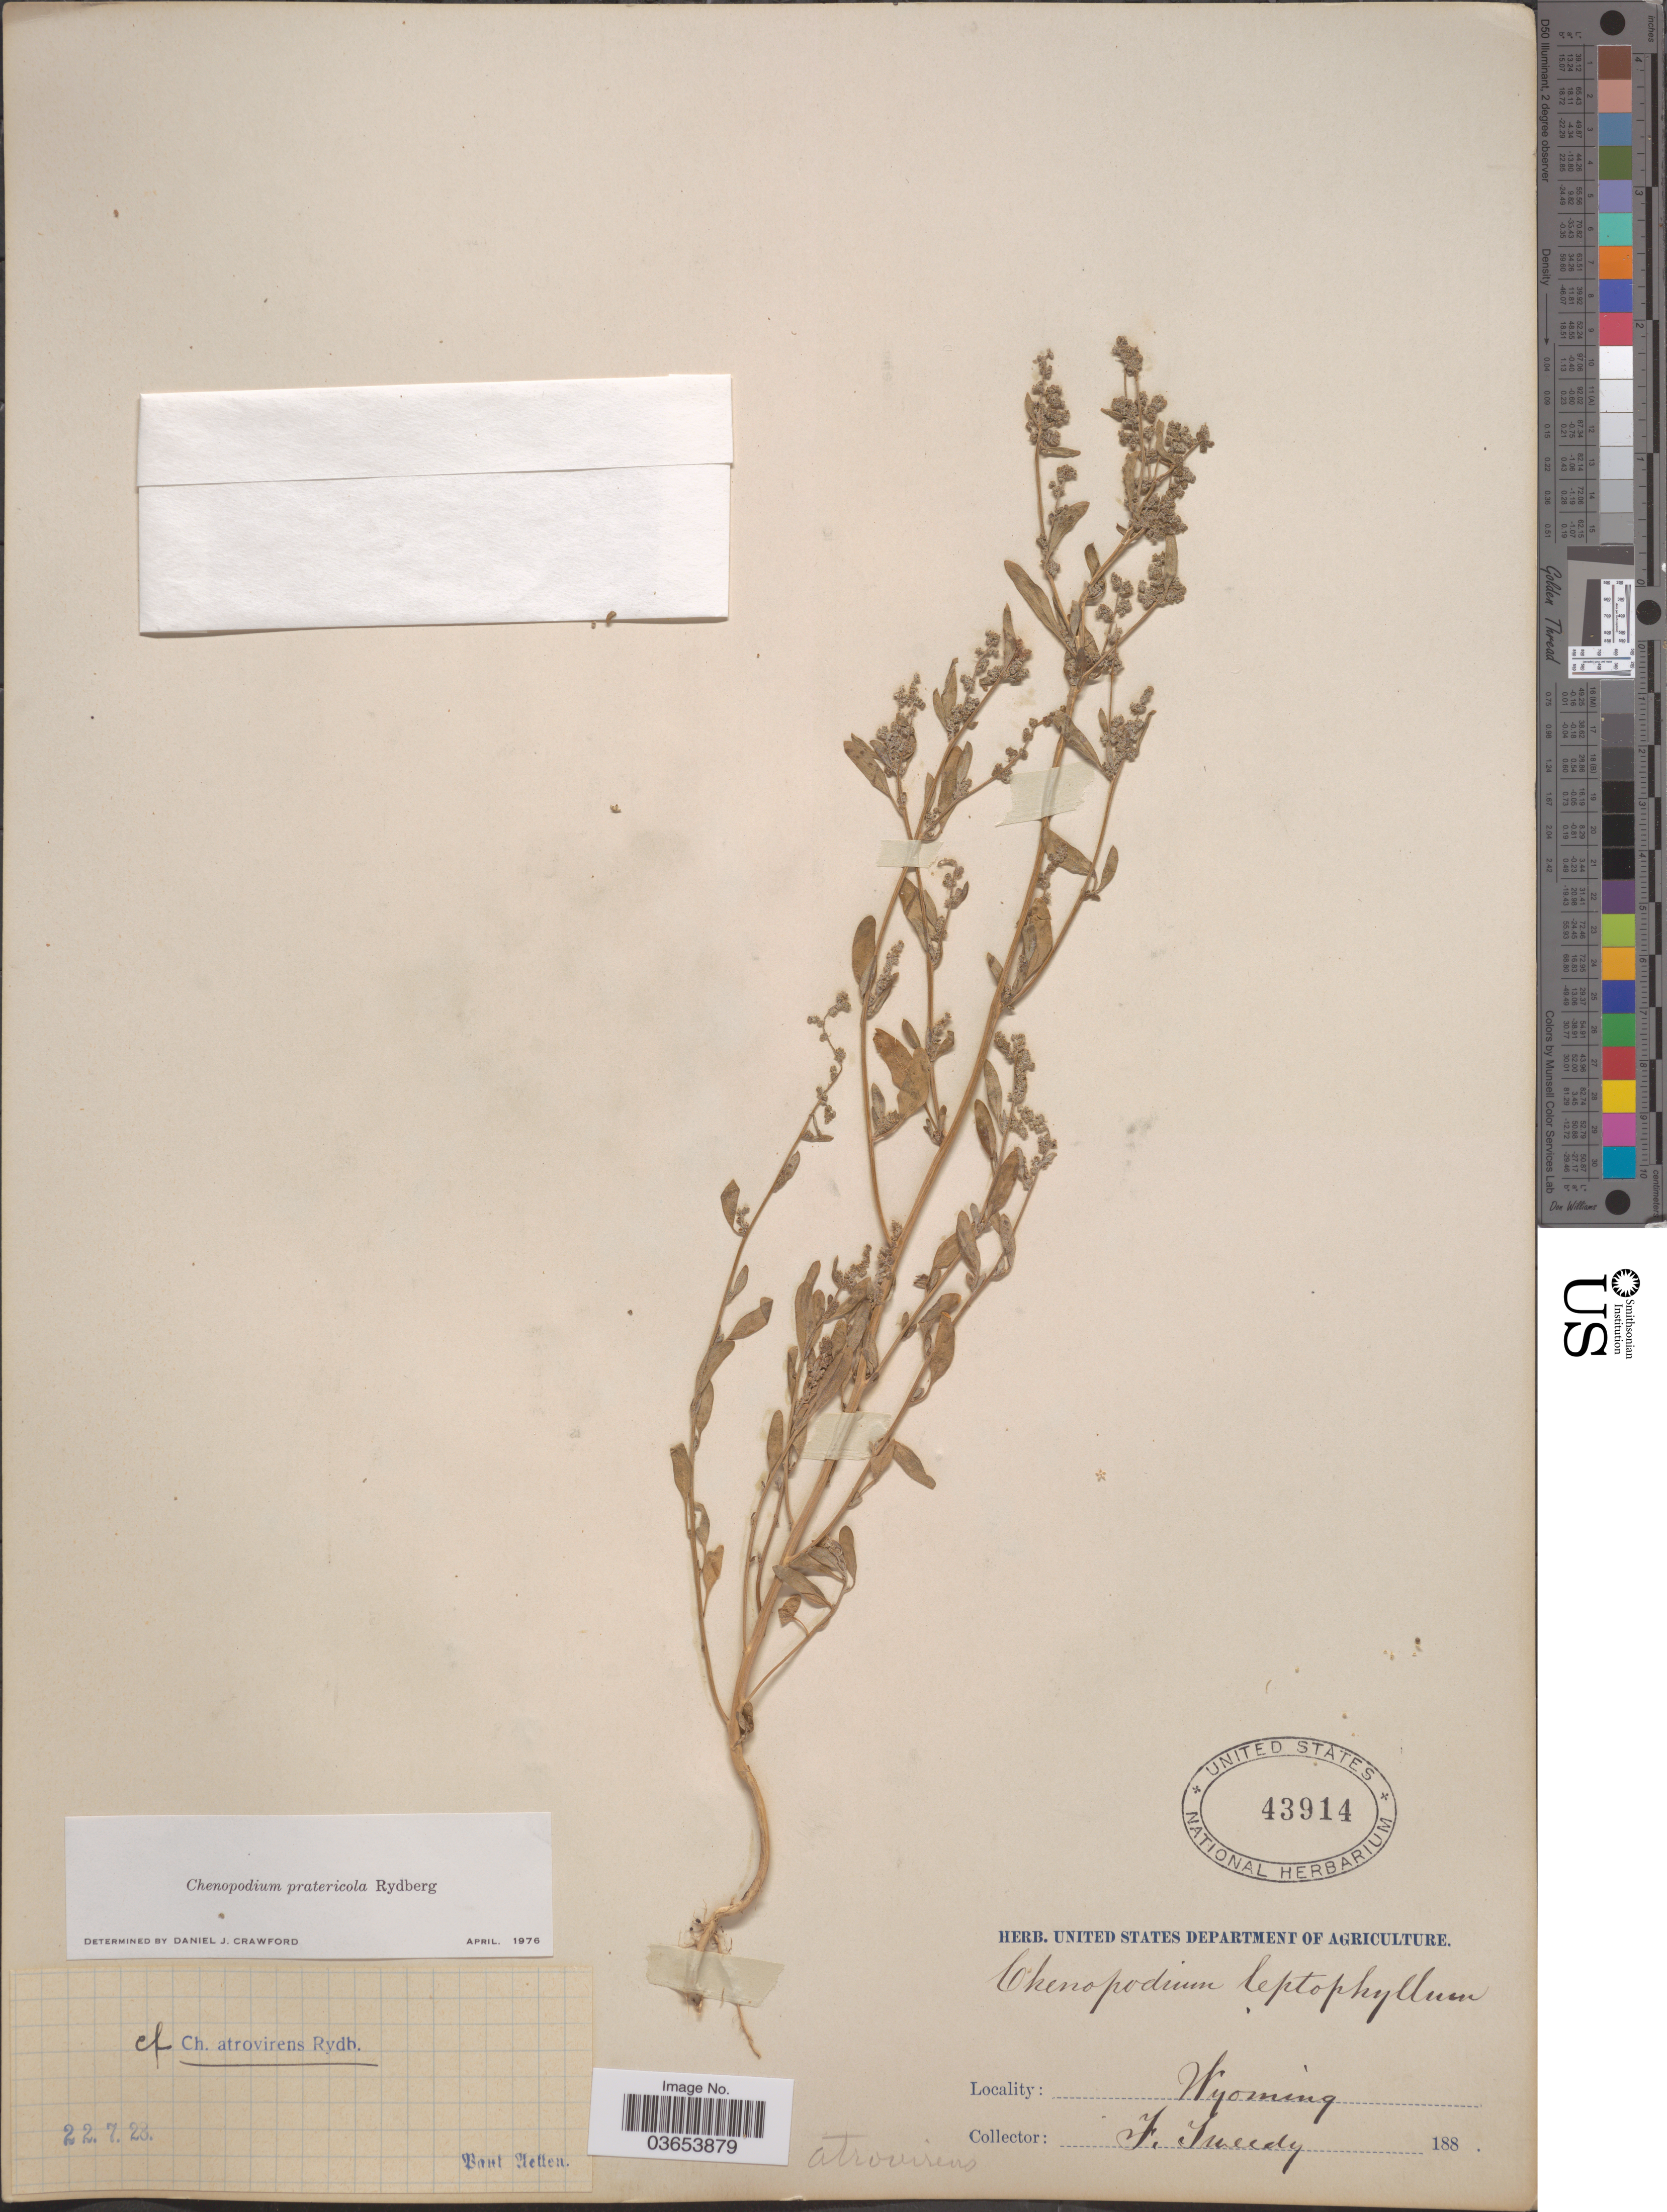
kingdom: Plantae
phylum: Tracheophyta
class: Magnoliopsida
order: Caryophyllales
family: Amaranthaceae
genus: Chenopodium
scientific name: Chenopodium pratericola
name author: Rydb.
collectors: F. Tweedy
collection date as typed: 188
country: United States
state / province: Wyoming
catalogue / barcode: US 43914